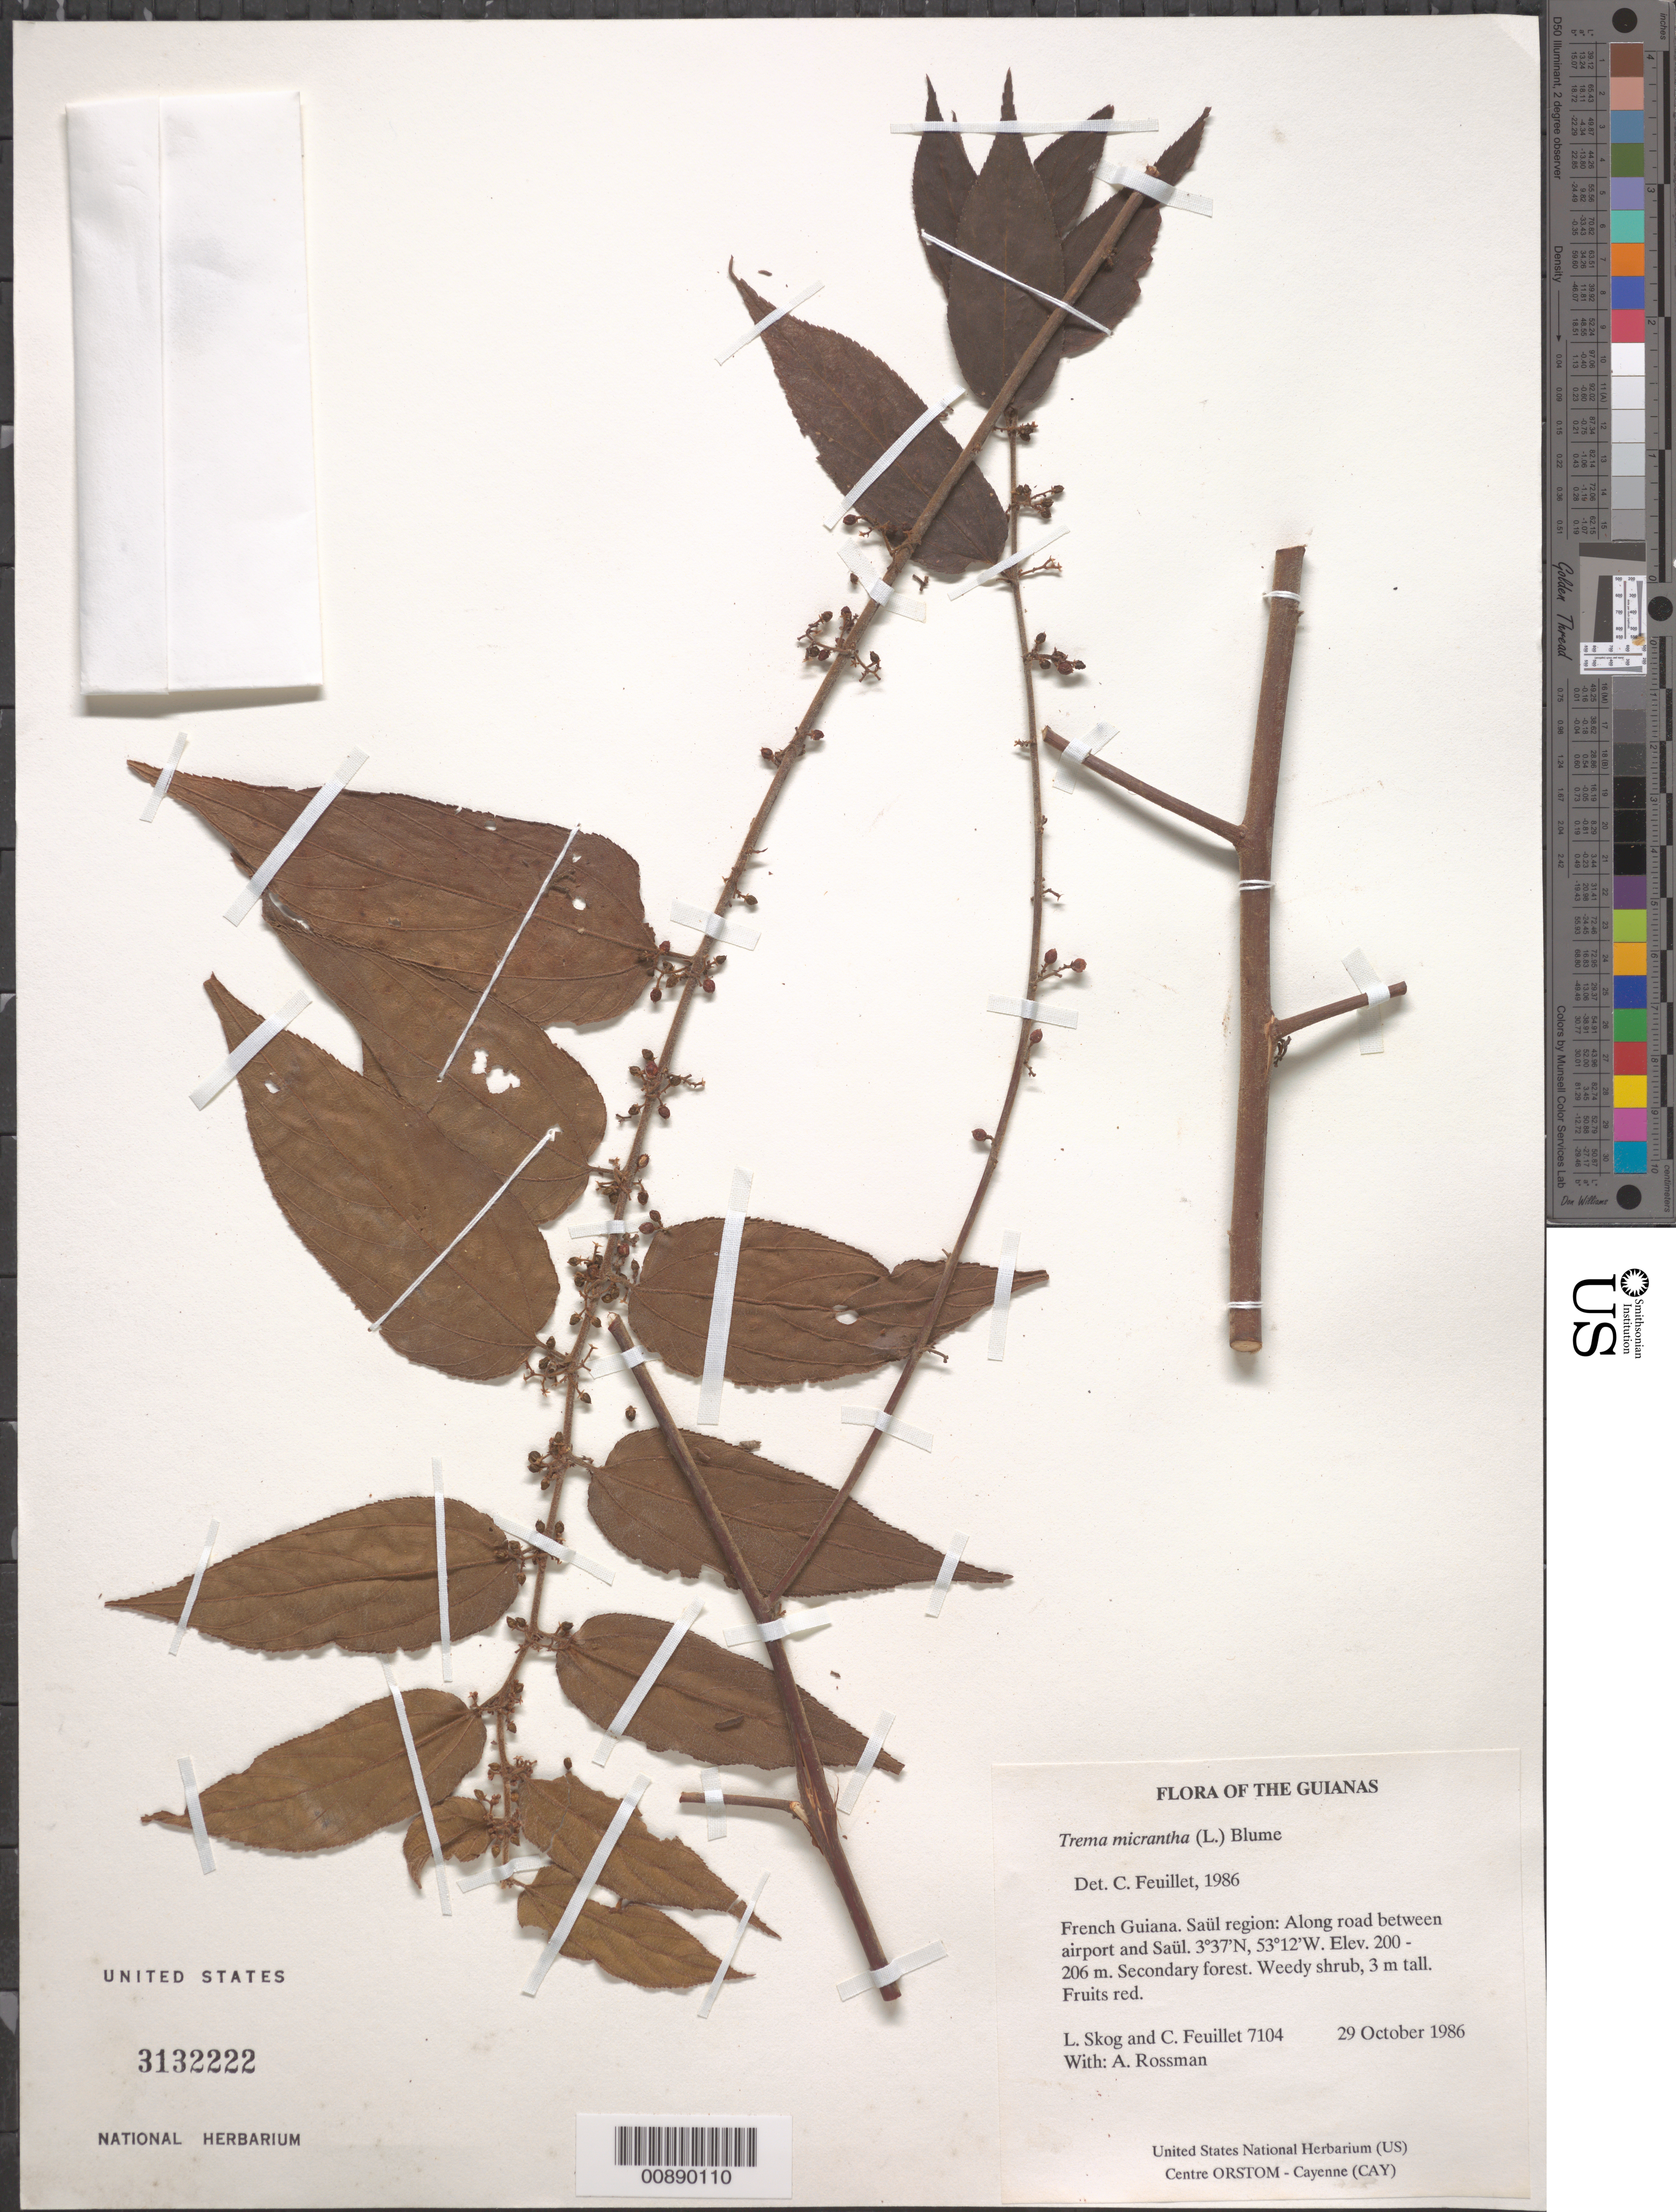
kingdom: Plantae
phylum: Tracheophyta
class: Magnoliopsida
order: Rosales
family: Cannabaceae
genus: Trema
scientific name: Trema micranthum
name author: (L.) Blume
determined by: Feuillet, C.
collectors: L. E. Skog, C. Feuillet & A. Rossman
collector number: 7104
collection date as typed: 29 October 1986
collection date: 1986-10-29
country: French Guiana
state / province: Saint-Laurent-du-Maroni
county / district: Saül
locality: Along road between airport and Saül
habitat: Secondary forest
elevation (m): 200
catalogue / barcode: US 3132222